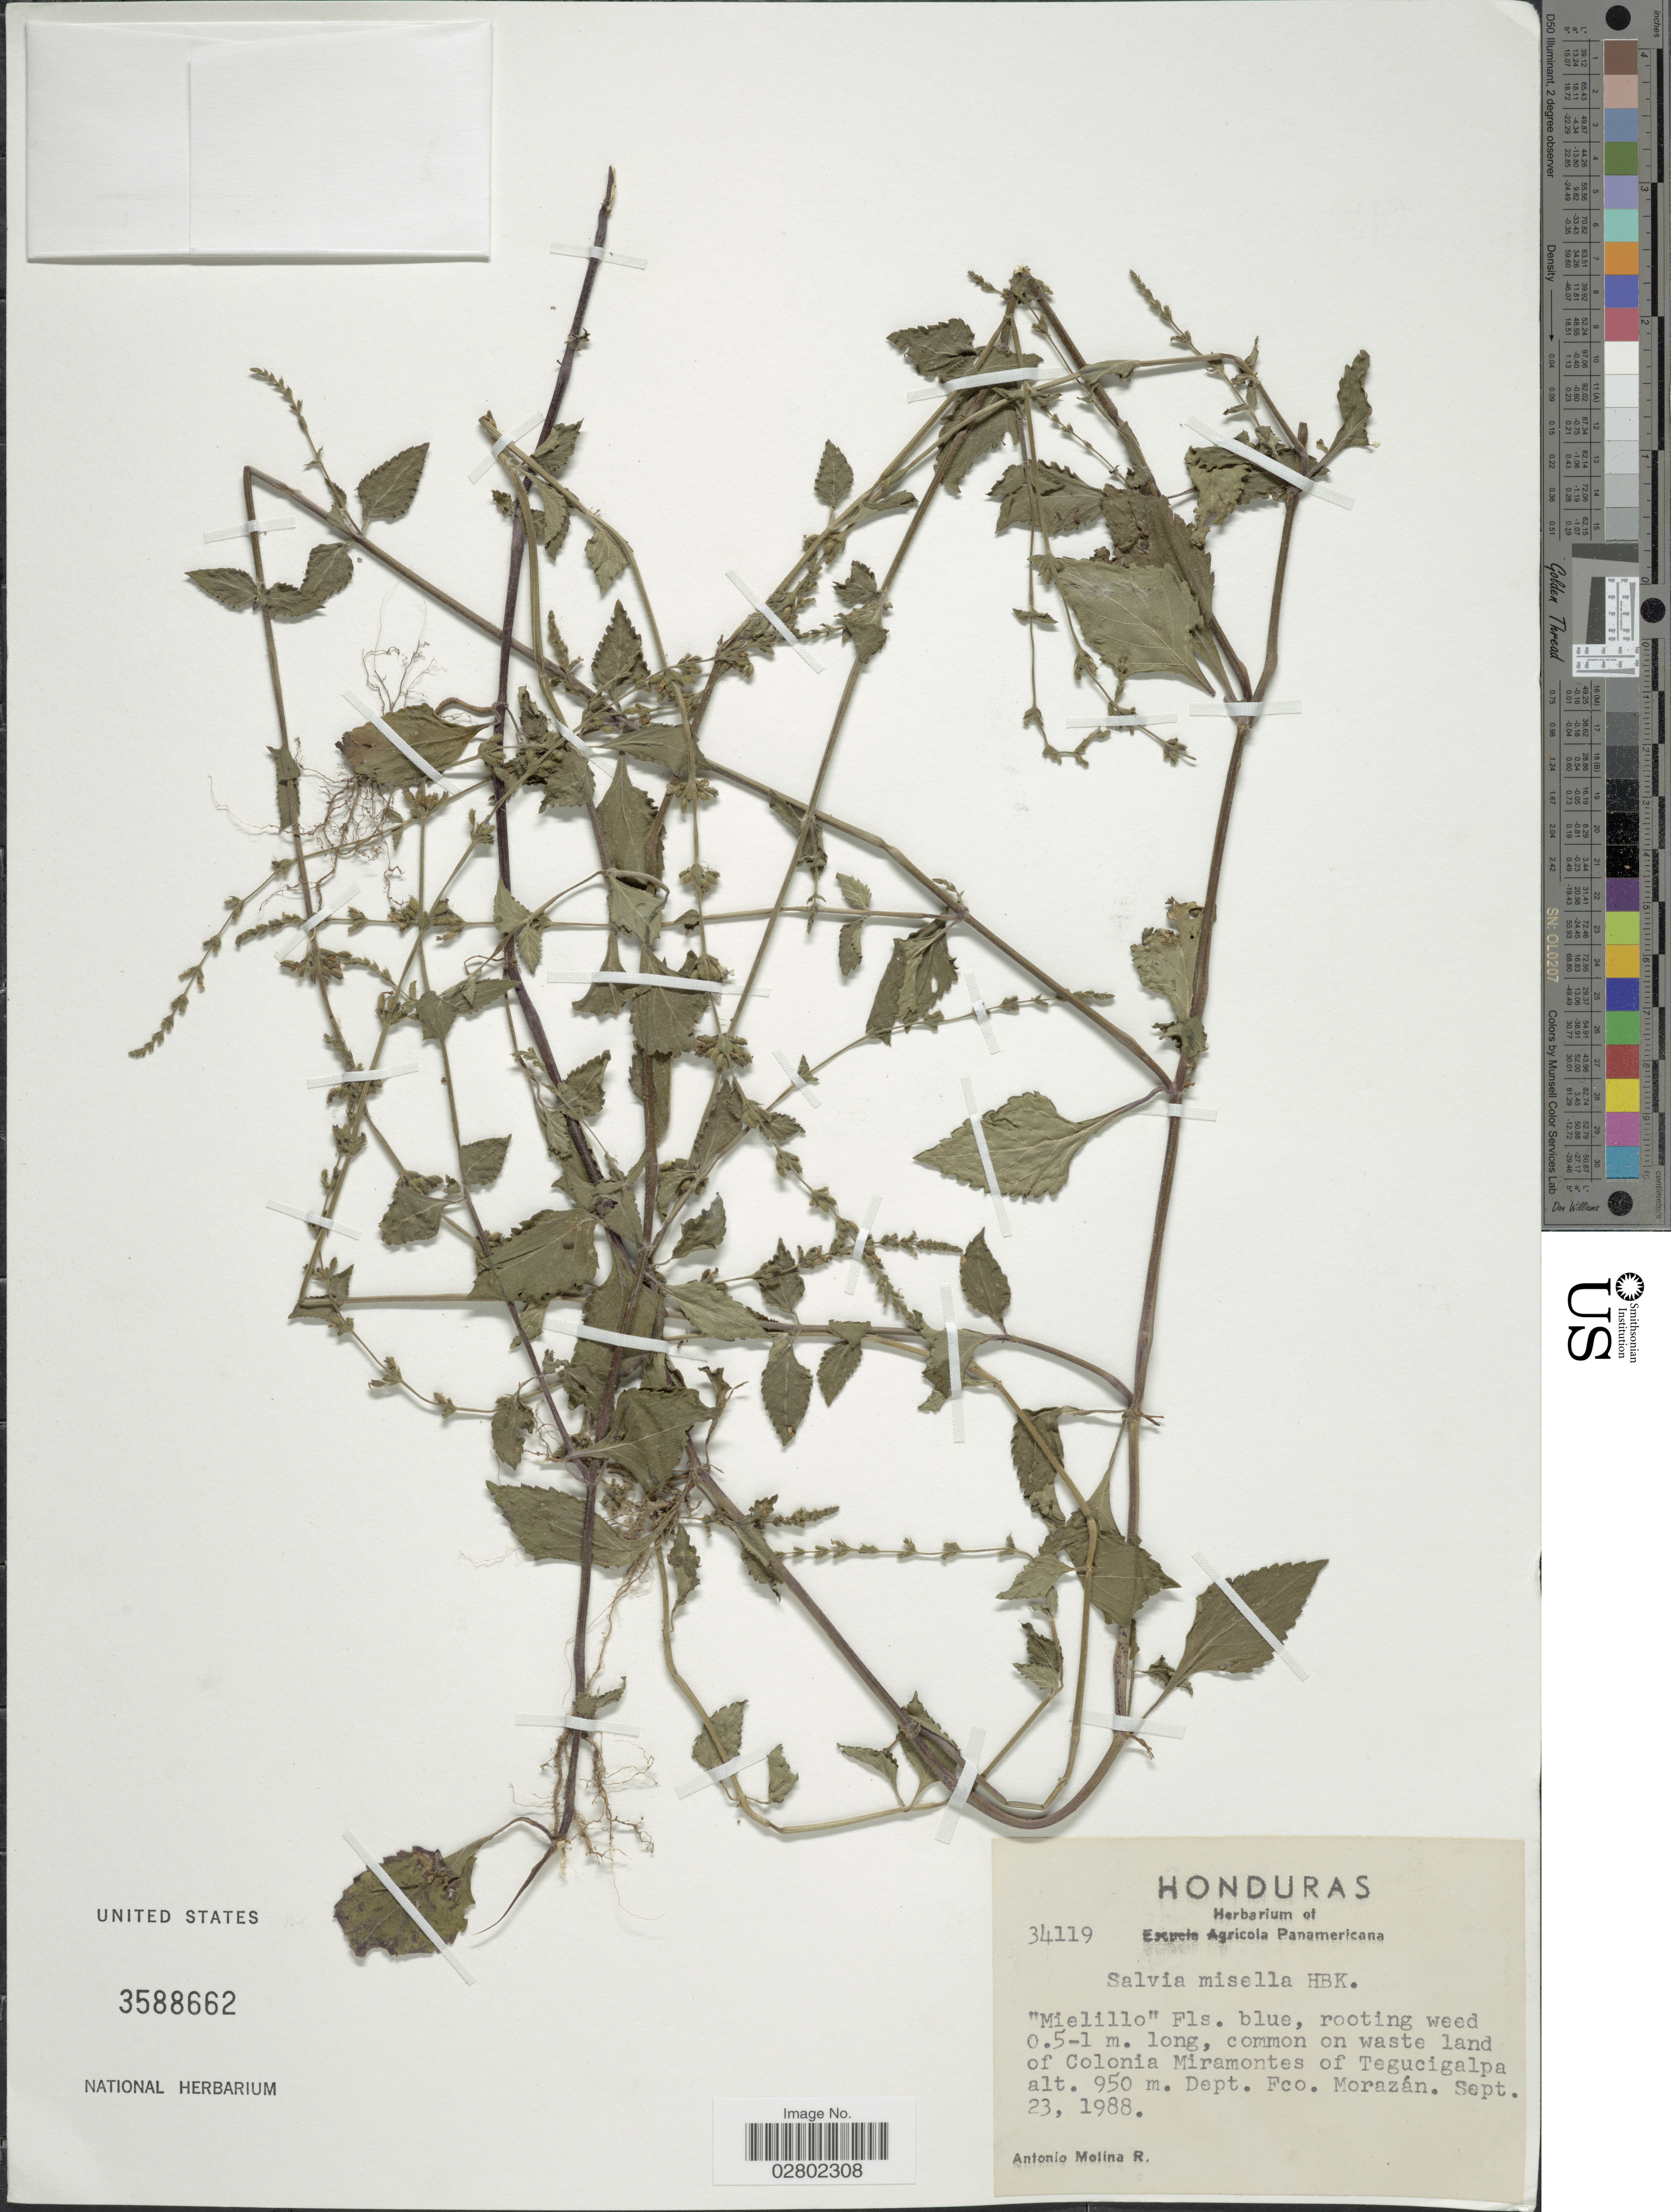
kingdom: Plantae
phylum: Tracheophyta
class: Magnoliopsida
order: Lamiales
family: Lamiaceae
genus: Salvia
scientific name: Salvia misella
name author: Kunth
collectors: A. Molina R.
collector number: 34119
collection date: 1988-09-23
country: Honduras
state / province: Fco. Morazán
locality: Waste land of Colonia Miramontes of Tegucigalpa, Dept. Fco. Morazán.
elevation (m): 950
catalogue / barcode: US 3588662